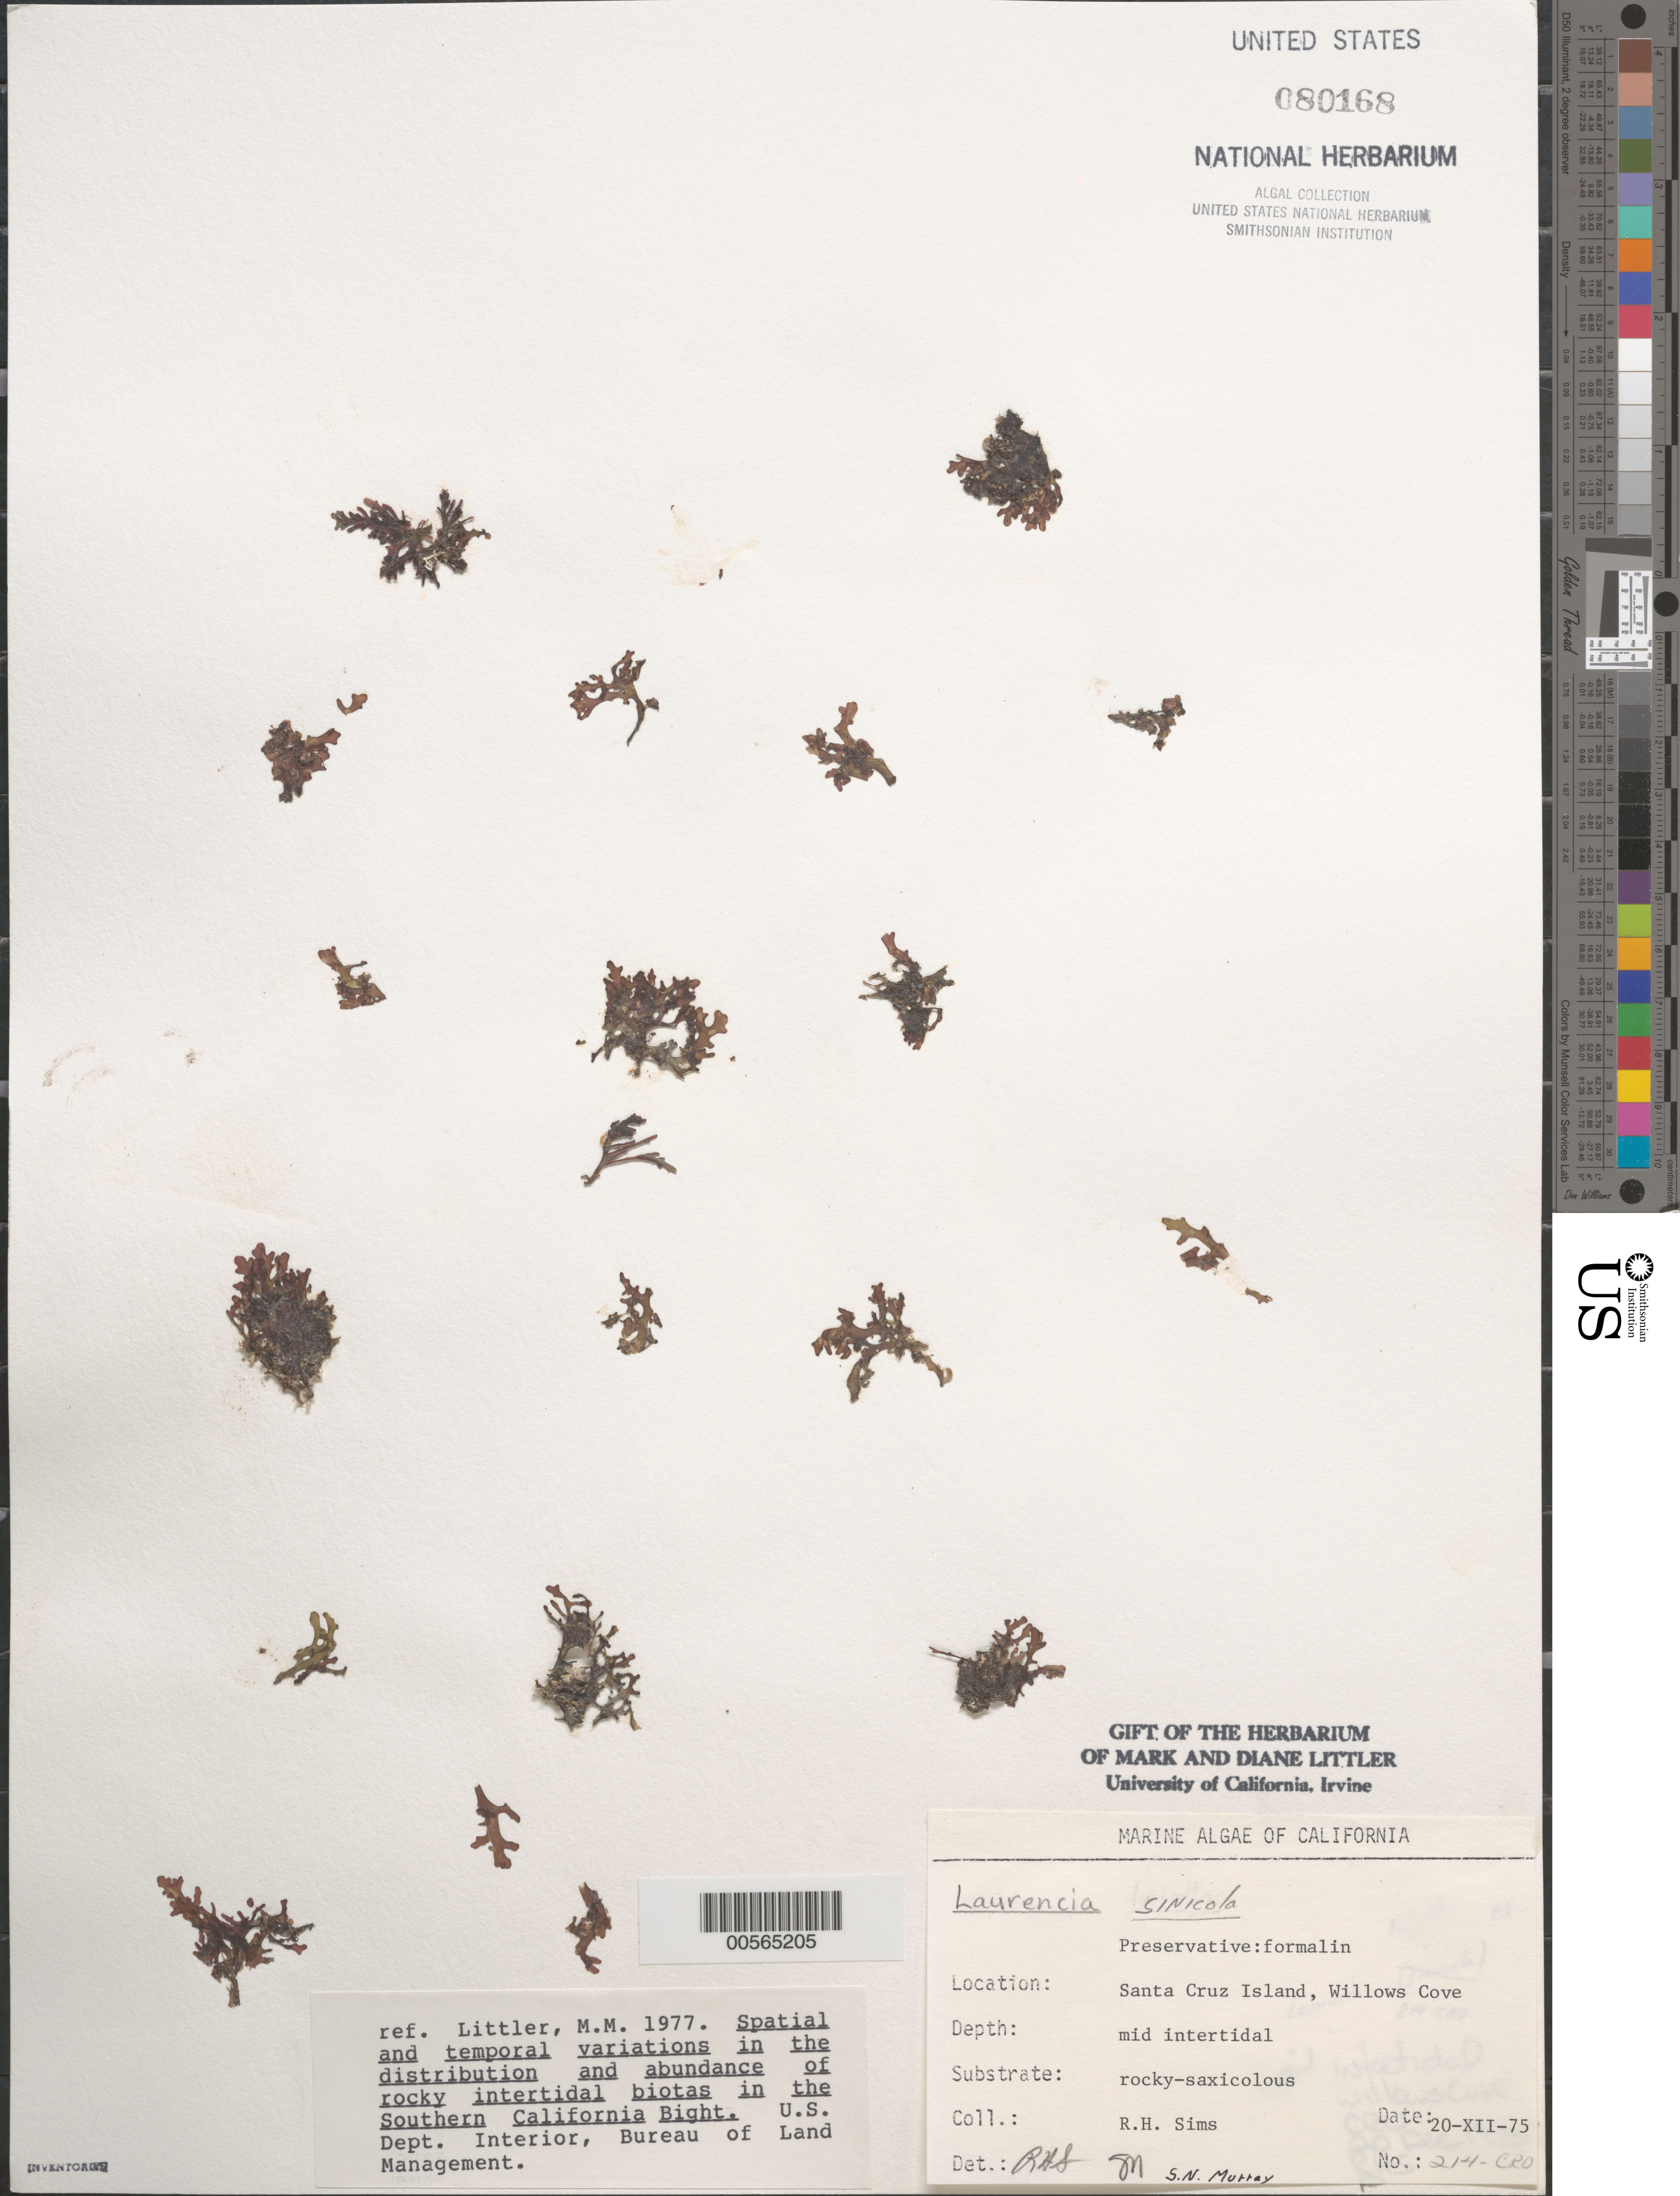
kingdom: Plantae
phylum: Rhodophyta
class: Florideophyceae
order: Ceramiales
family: Rhodomelaceae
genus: Osmundea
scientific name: Osmundea sinicola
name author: (Setchell & N.L. Gardner) K.W. Nam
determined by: Algae name updating Project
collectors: R. H. Sims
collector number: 214-cru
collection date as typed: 20 Dec 1975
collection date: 1975-12-20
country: United States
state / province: California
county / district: Santa Barbara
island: Santa Cruz Island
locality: Willows Anchorage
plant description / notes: BLM-SOCALBIGHT Rocky Intertidal Survey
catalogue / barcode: US 80168